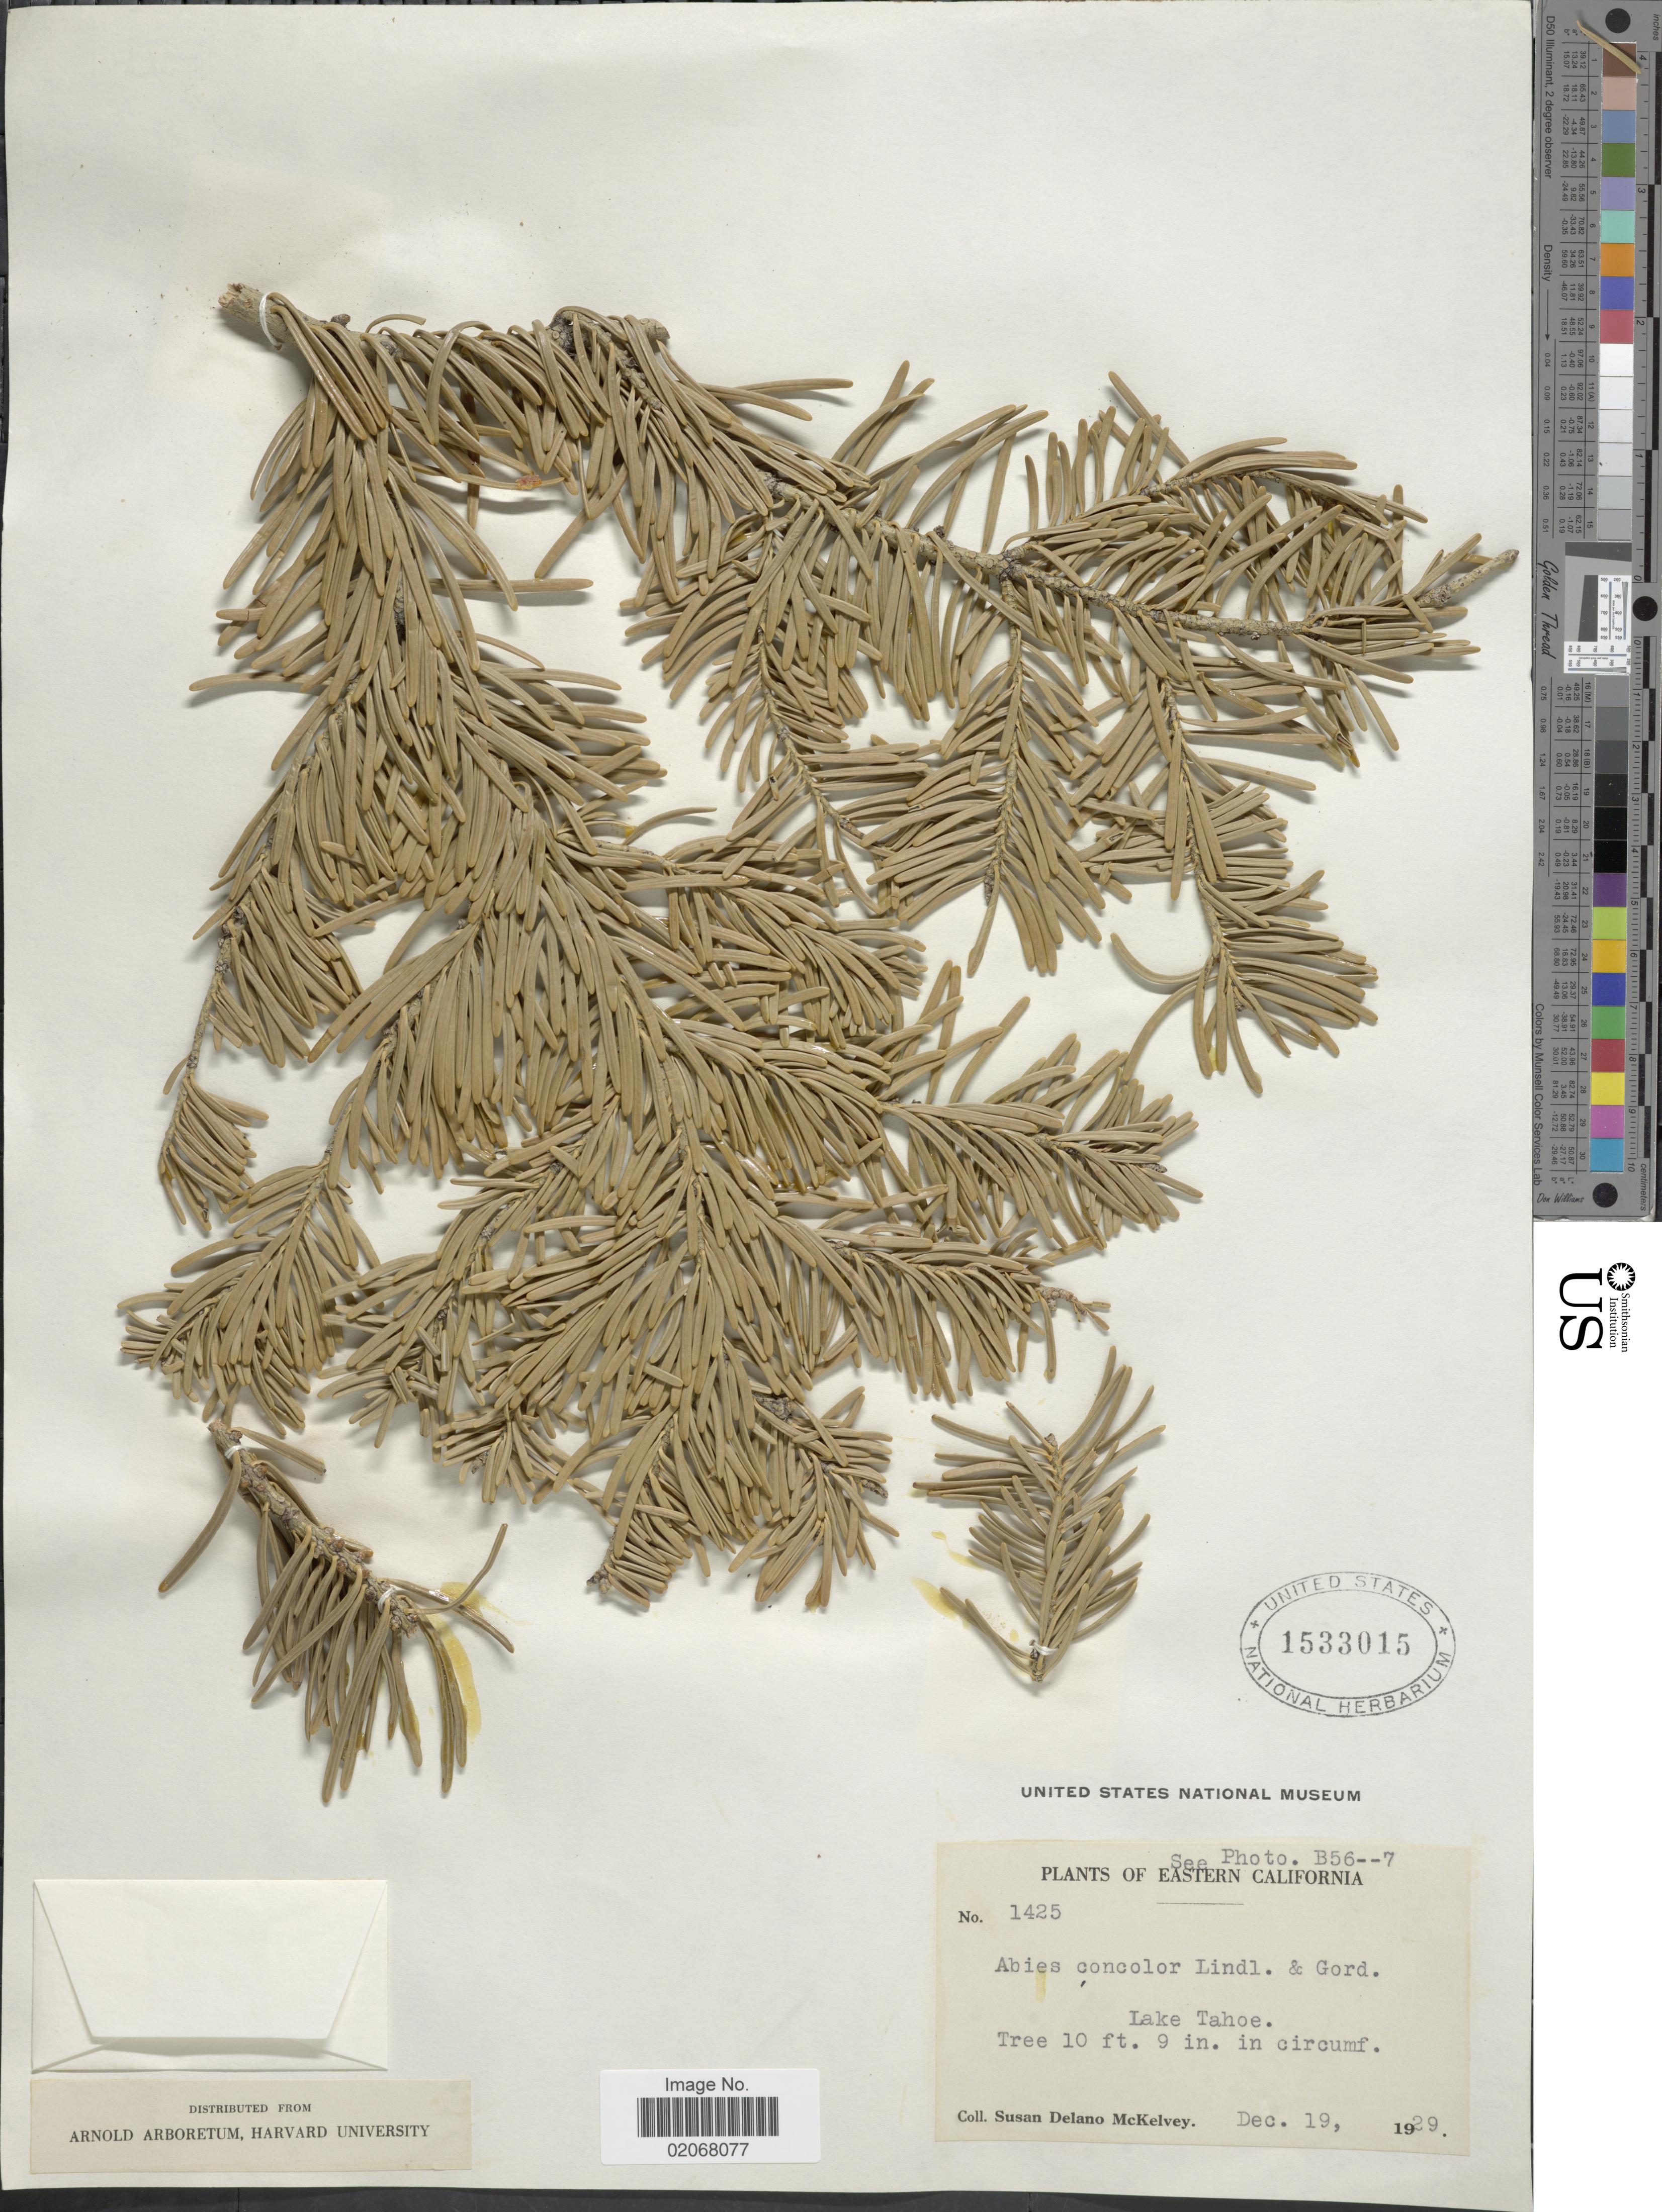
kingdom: Plantae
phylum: Tracheophyta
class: Pinopsida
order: Pinales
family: Pinaceae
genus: Abies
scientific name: Abies concolor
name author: (Gordon & Glend.) Lindl. ex Hildebr.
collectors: S. A. McKelvey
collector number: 1425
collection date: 1929-12-19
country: United States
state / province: California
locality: Eastern California, Lake Tahoe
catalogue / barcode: US 1533015